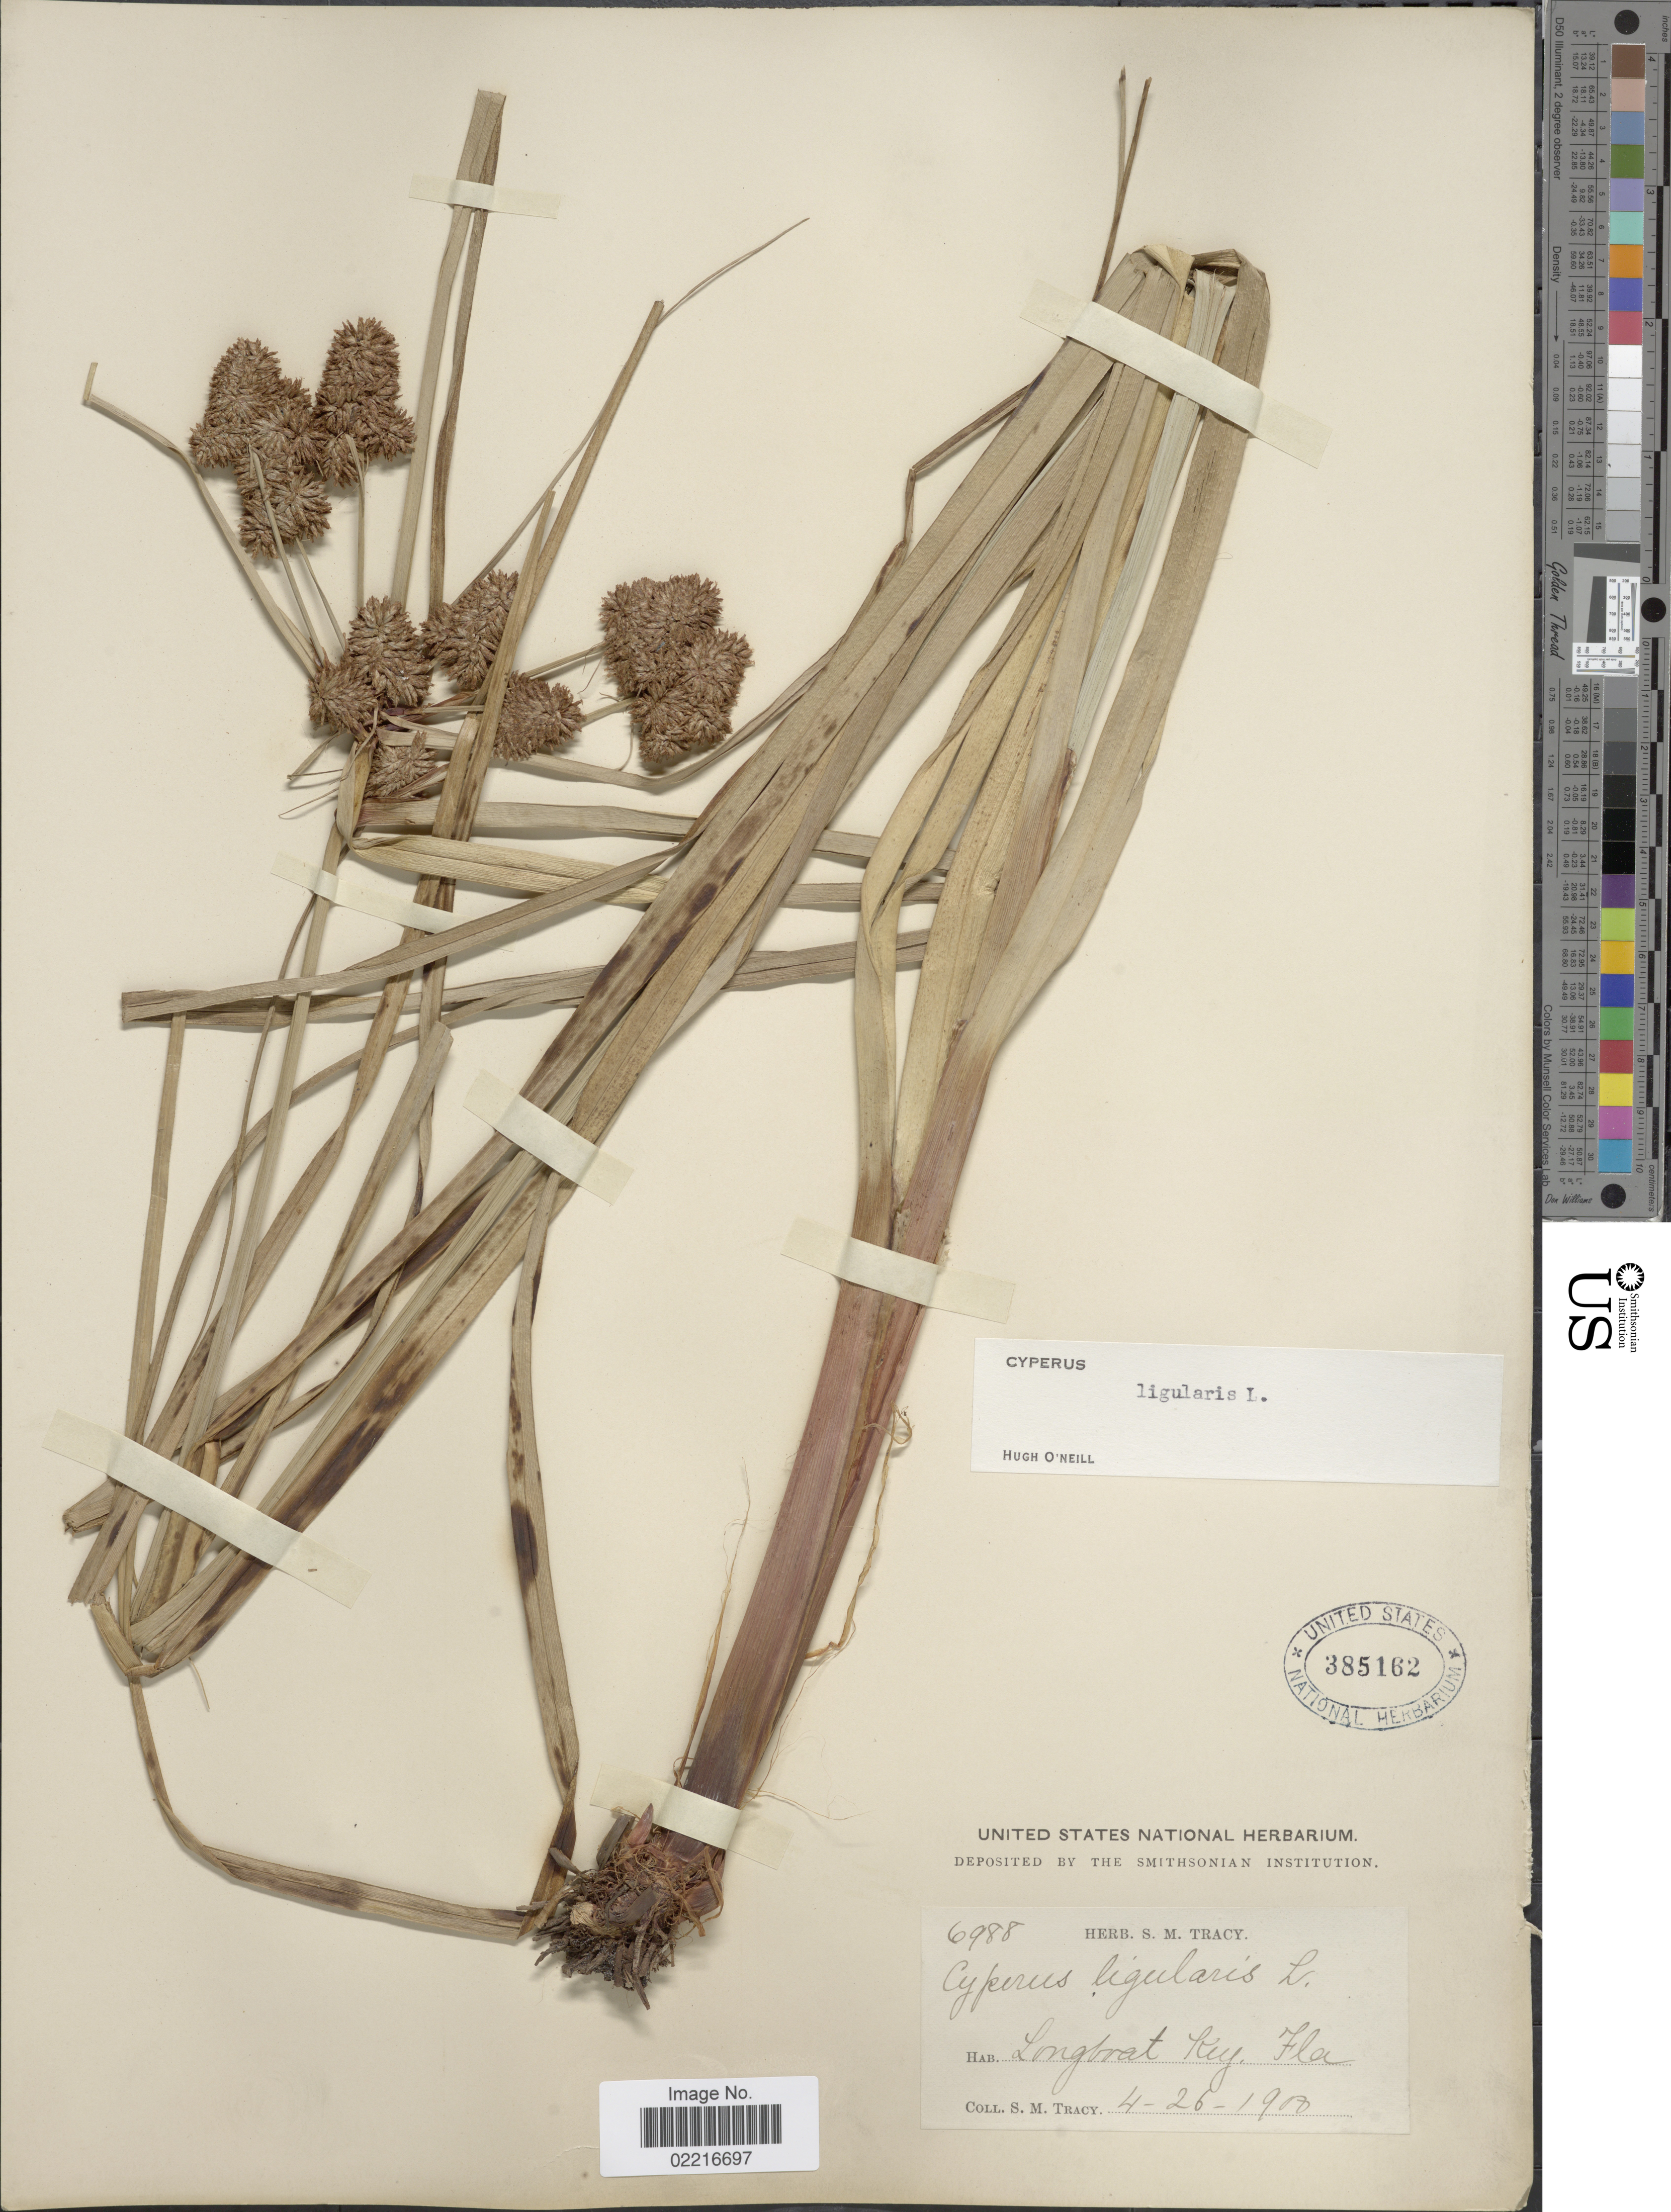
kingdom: Plantae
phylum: Tracheophyta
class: Liliopsida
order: Poales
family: Cyperaceae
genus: Cyperus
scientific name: Cyperus ligularis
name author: L.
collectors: S. M. Tracy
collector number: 6988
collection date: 1900-04-26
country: United States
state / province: Florida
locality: Longboat Key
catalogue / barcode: US 385162